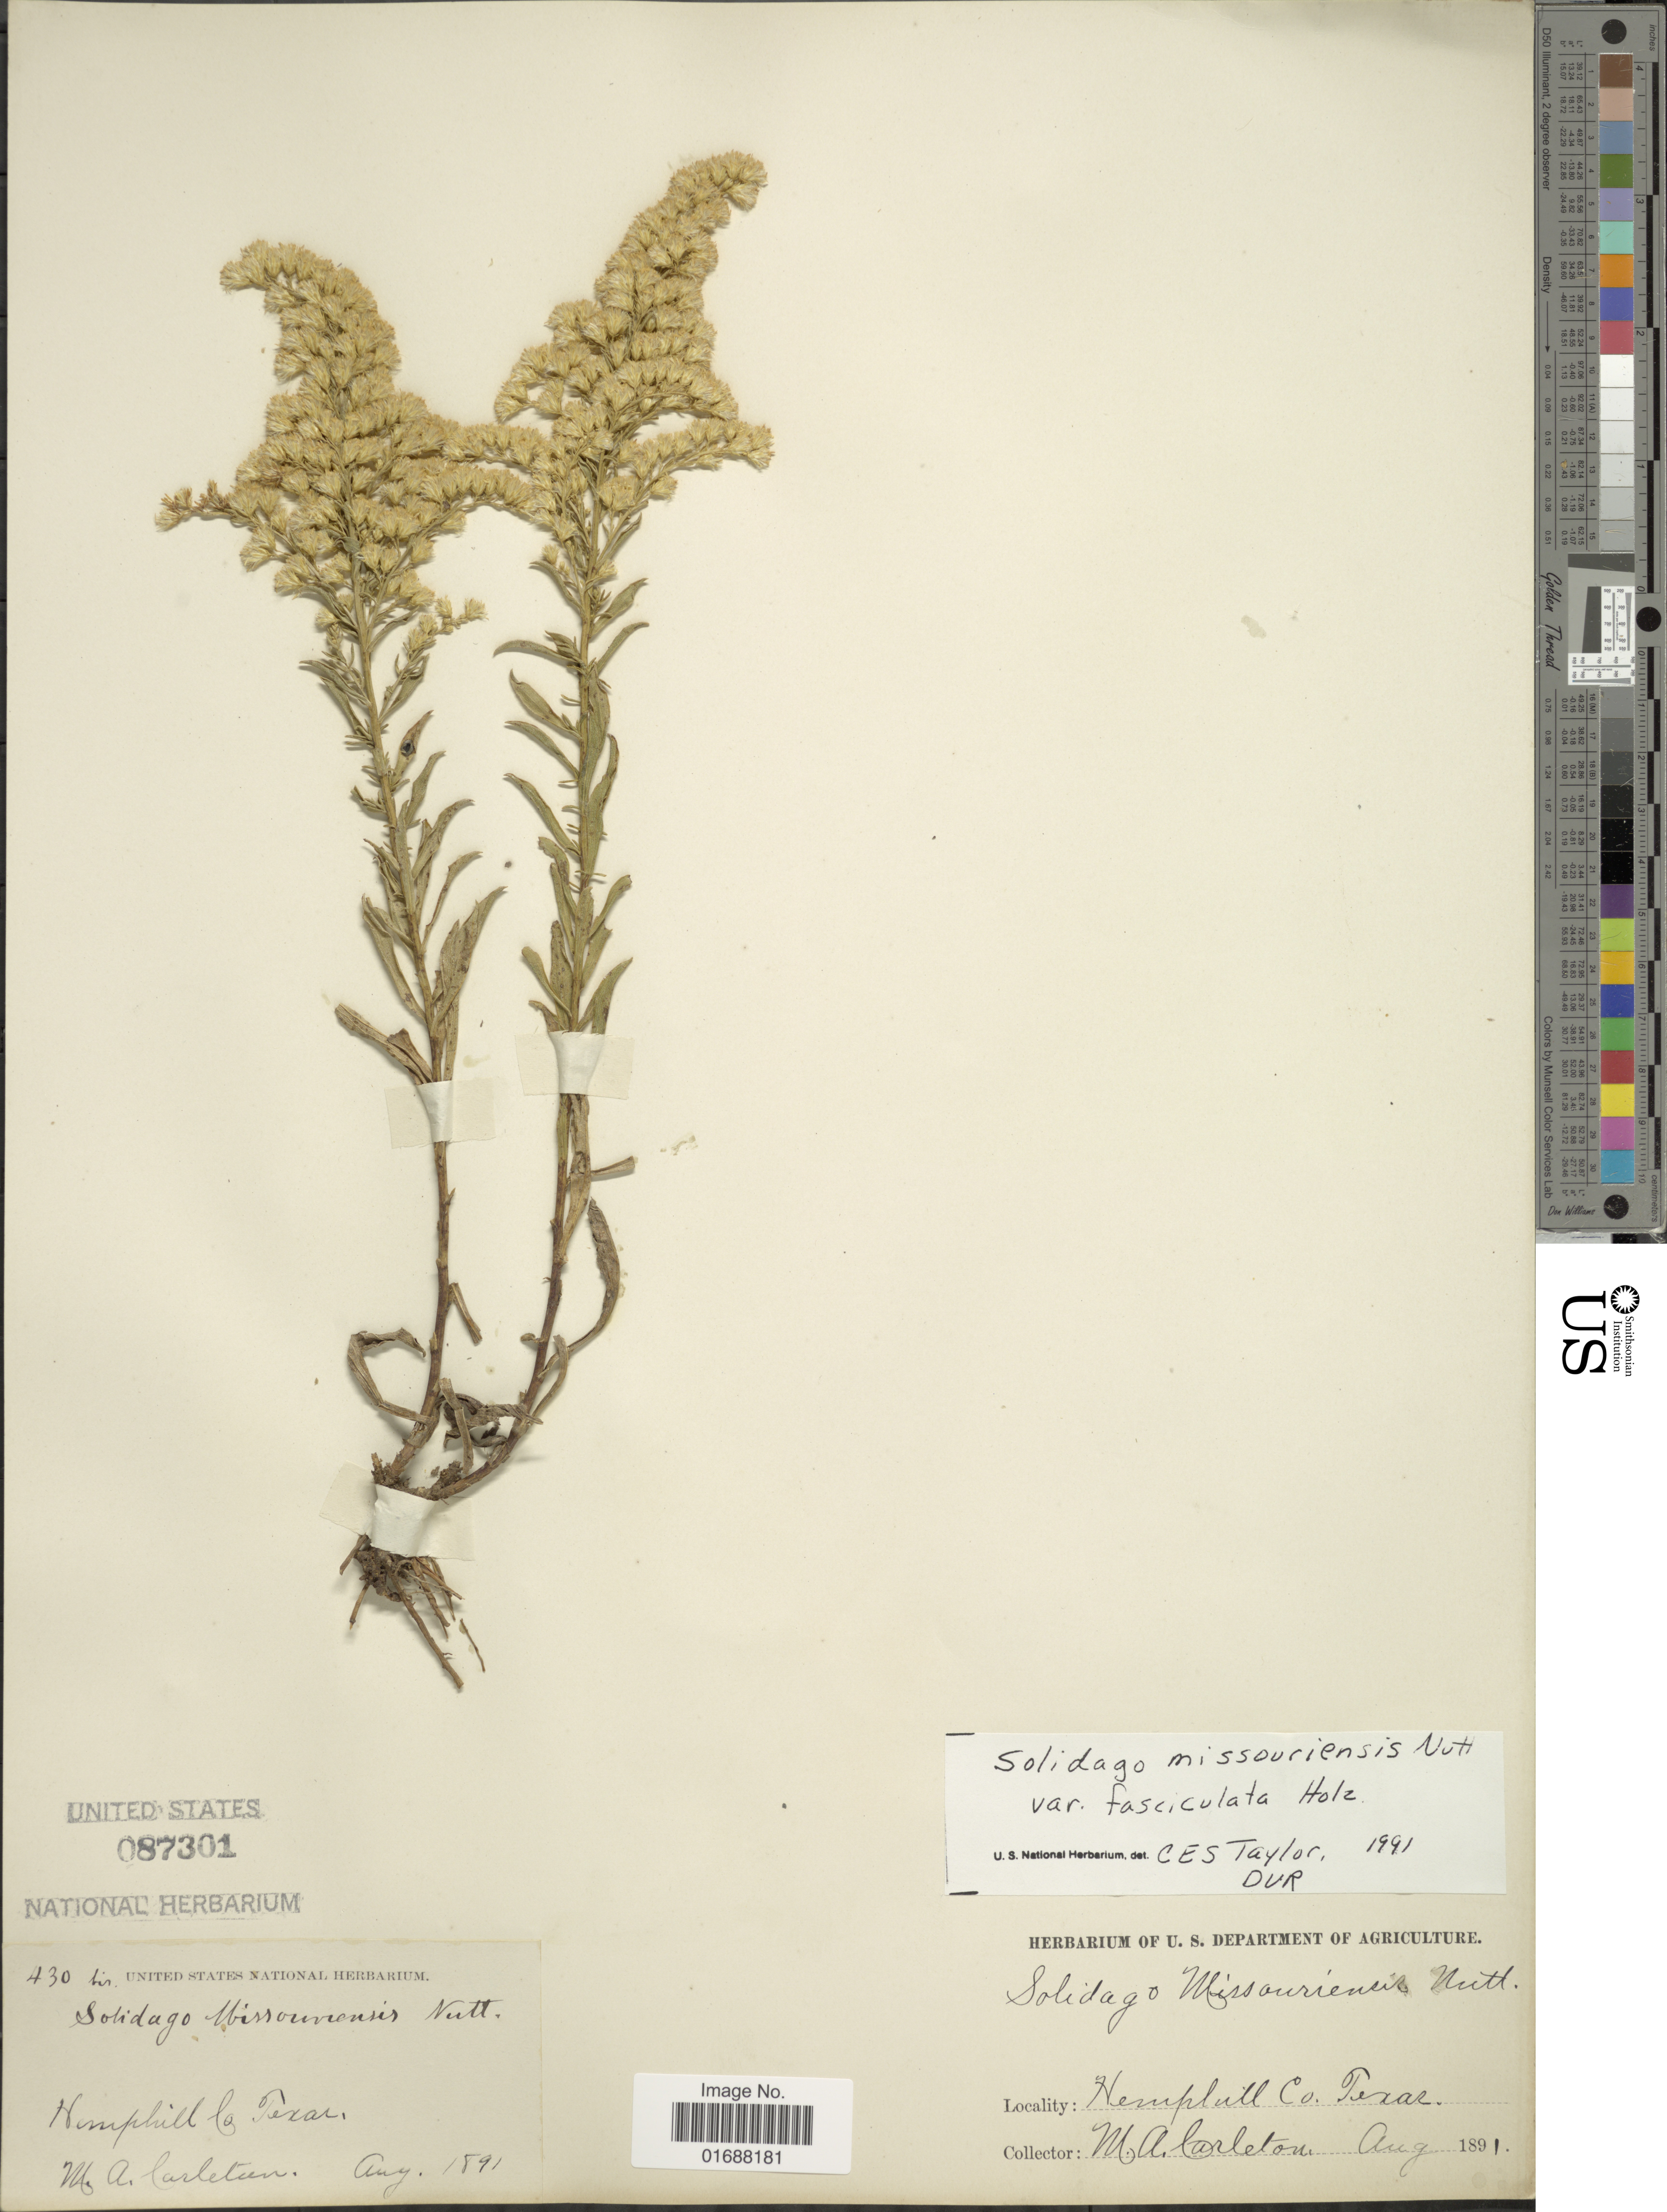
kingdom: Plantae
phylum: Tracheophyta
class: Magnoliopsida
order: Asterales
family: Asteraceae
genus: Solidago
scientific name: Solidago missouriensis var. fasciculata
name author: Holz.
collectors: M. A. Carleton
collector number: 430bis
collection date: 1891-08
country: United States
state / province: Texas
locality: Hemphill Co.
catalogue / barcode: US 87301